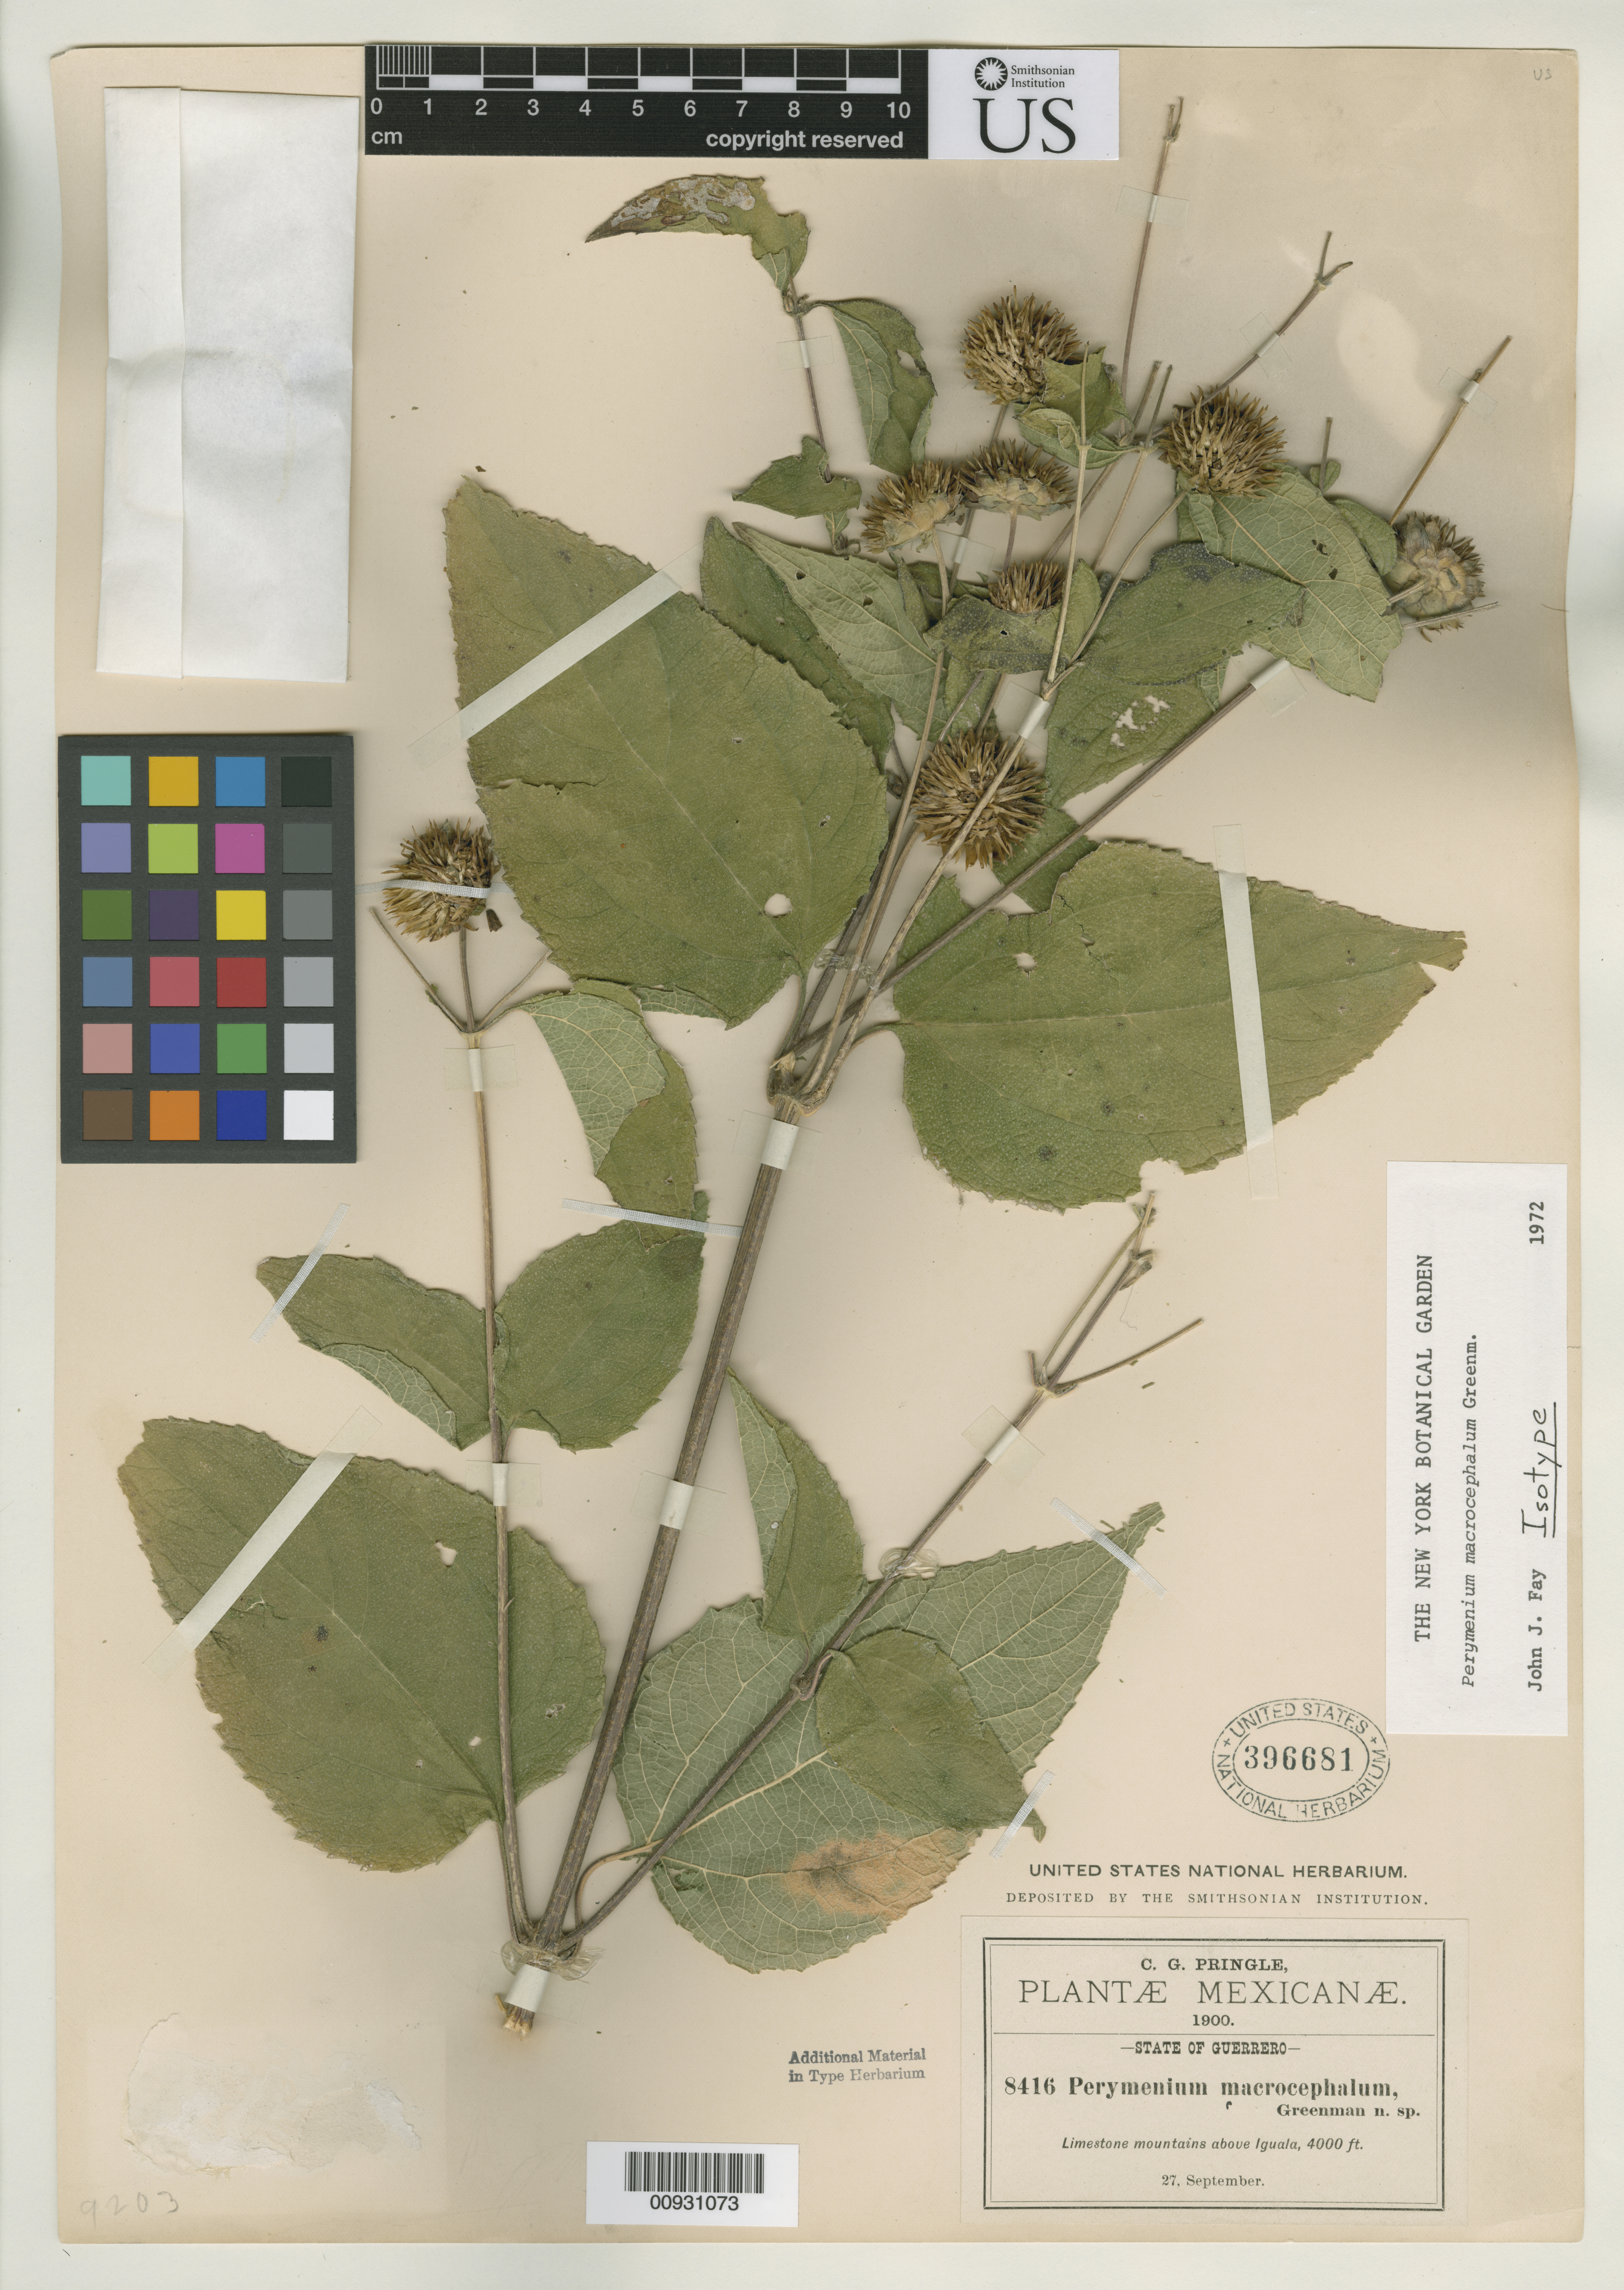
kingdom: Plantae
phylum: Tracheophyta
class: Magnoliopsida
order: Asterales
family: Asteraceae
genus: Perymenium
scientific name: Perymenium macrocephalum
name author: Greenm.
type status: Isotype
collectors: C. G. Pringle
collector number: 8416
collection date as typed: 27 Sep 1900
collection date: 1900-09-27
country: Mexico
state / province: Guerrero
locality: Mountains above Iguala.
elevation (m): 1219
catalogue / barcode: US 396681